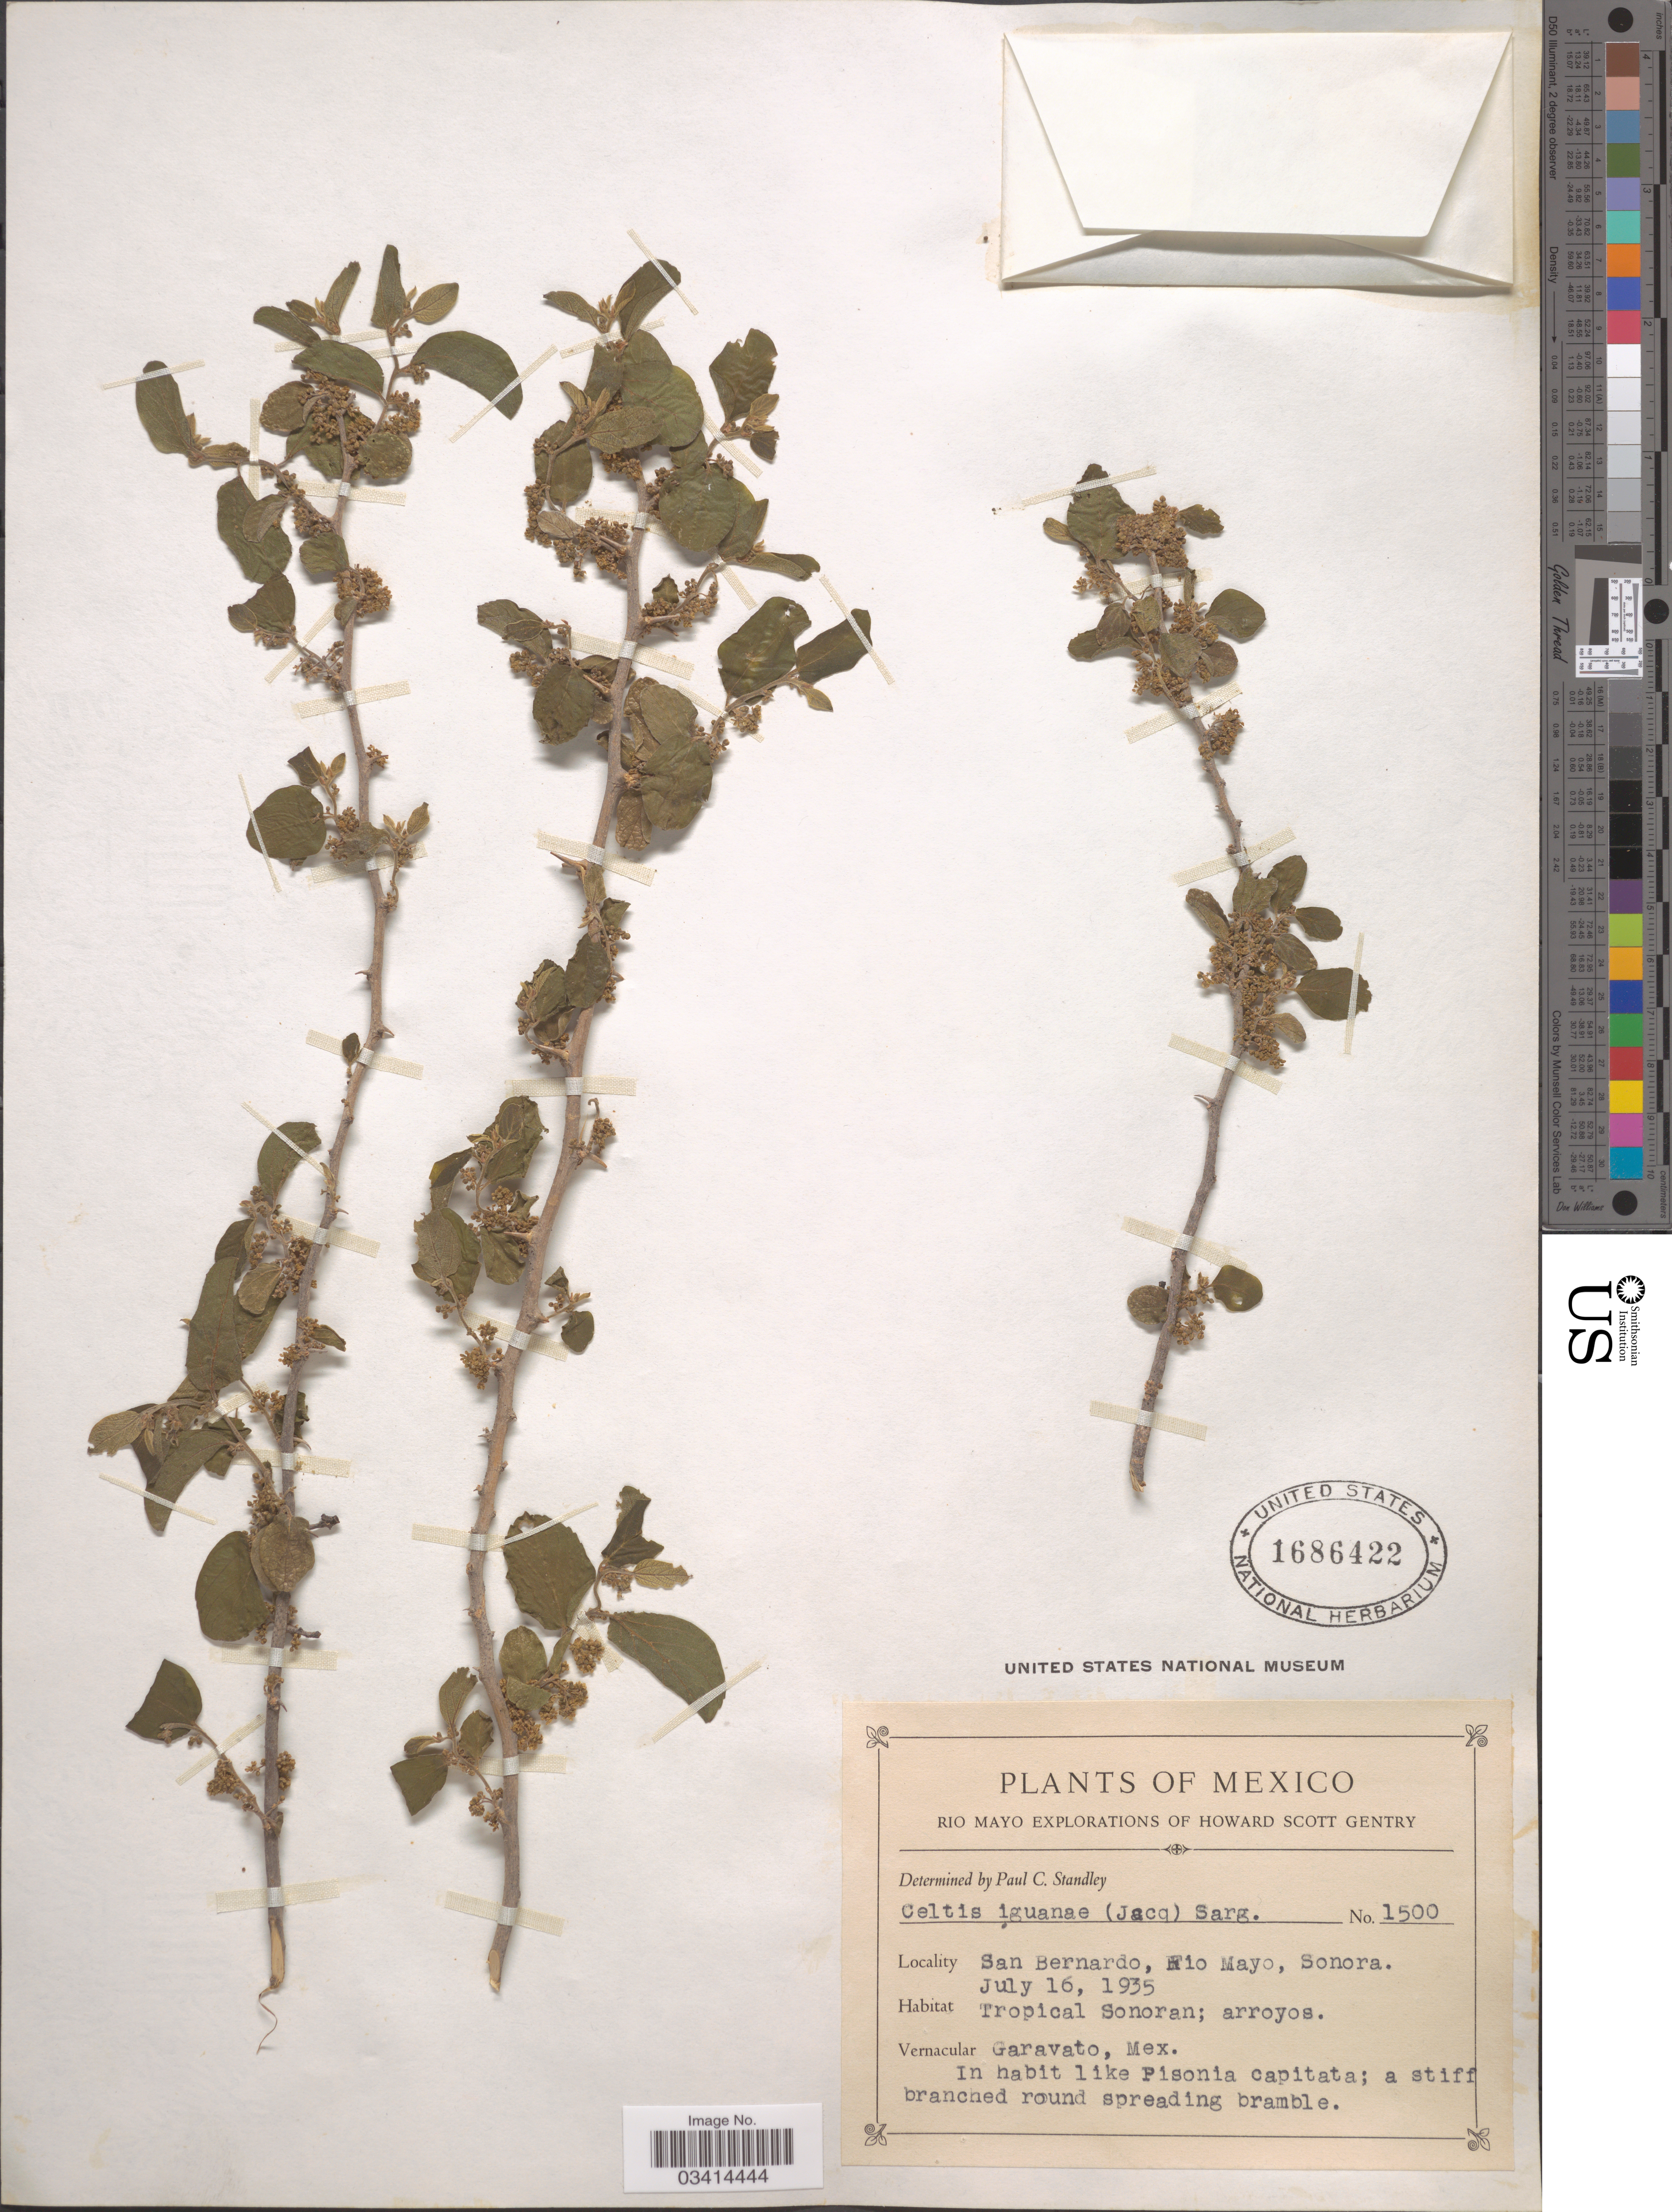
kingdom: Plantae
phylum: Tracheophyta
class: Magnoliopsida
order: Rosales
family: Cannabaceae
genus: Celtis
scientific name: Celtis iguanaea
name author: (Jacq.) Sarg.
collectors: H. S. Gentry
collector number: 1500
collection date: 1935-07-16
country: Mexico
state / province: Sonora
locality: Rio Mayo. [unsure placement] San Bernardo, Rio Mayo.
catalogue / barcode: US 1686422